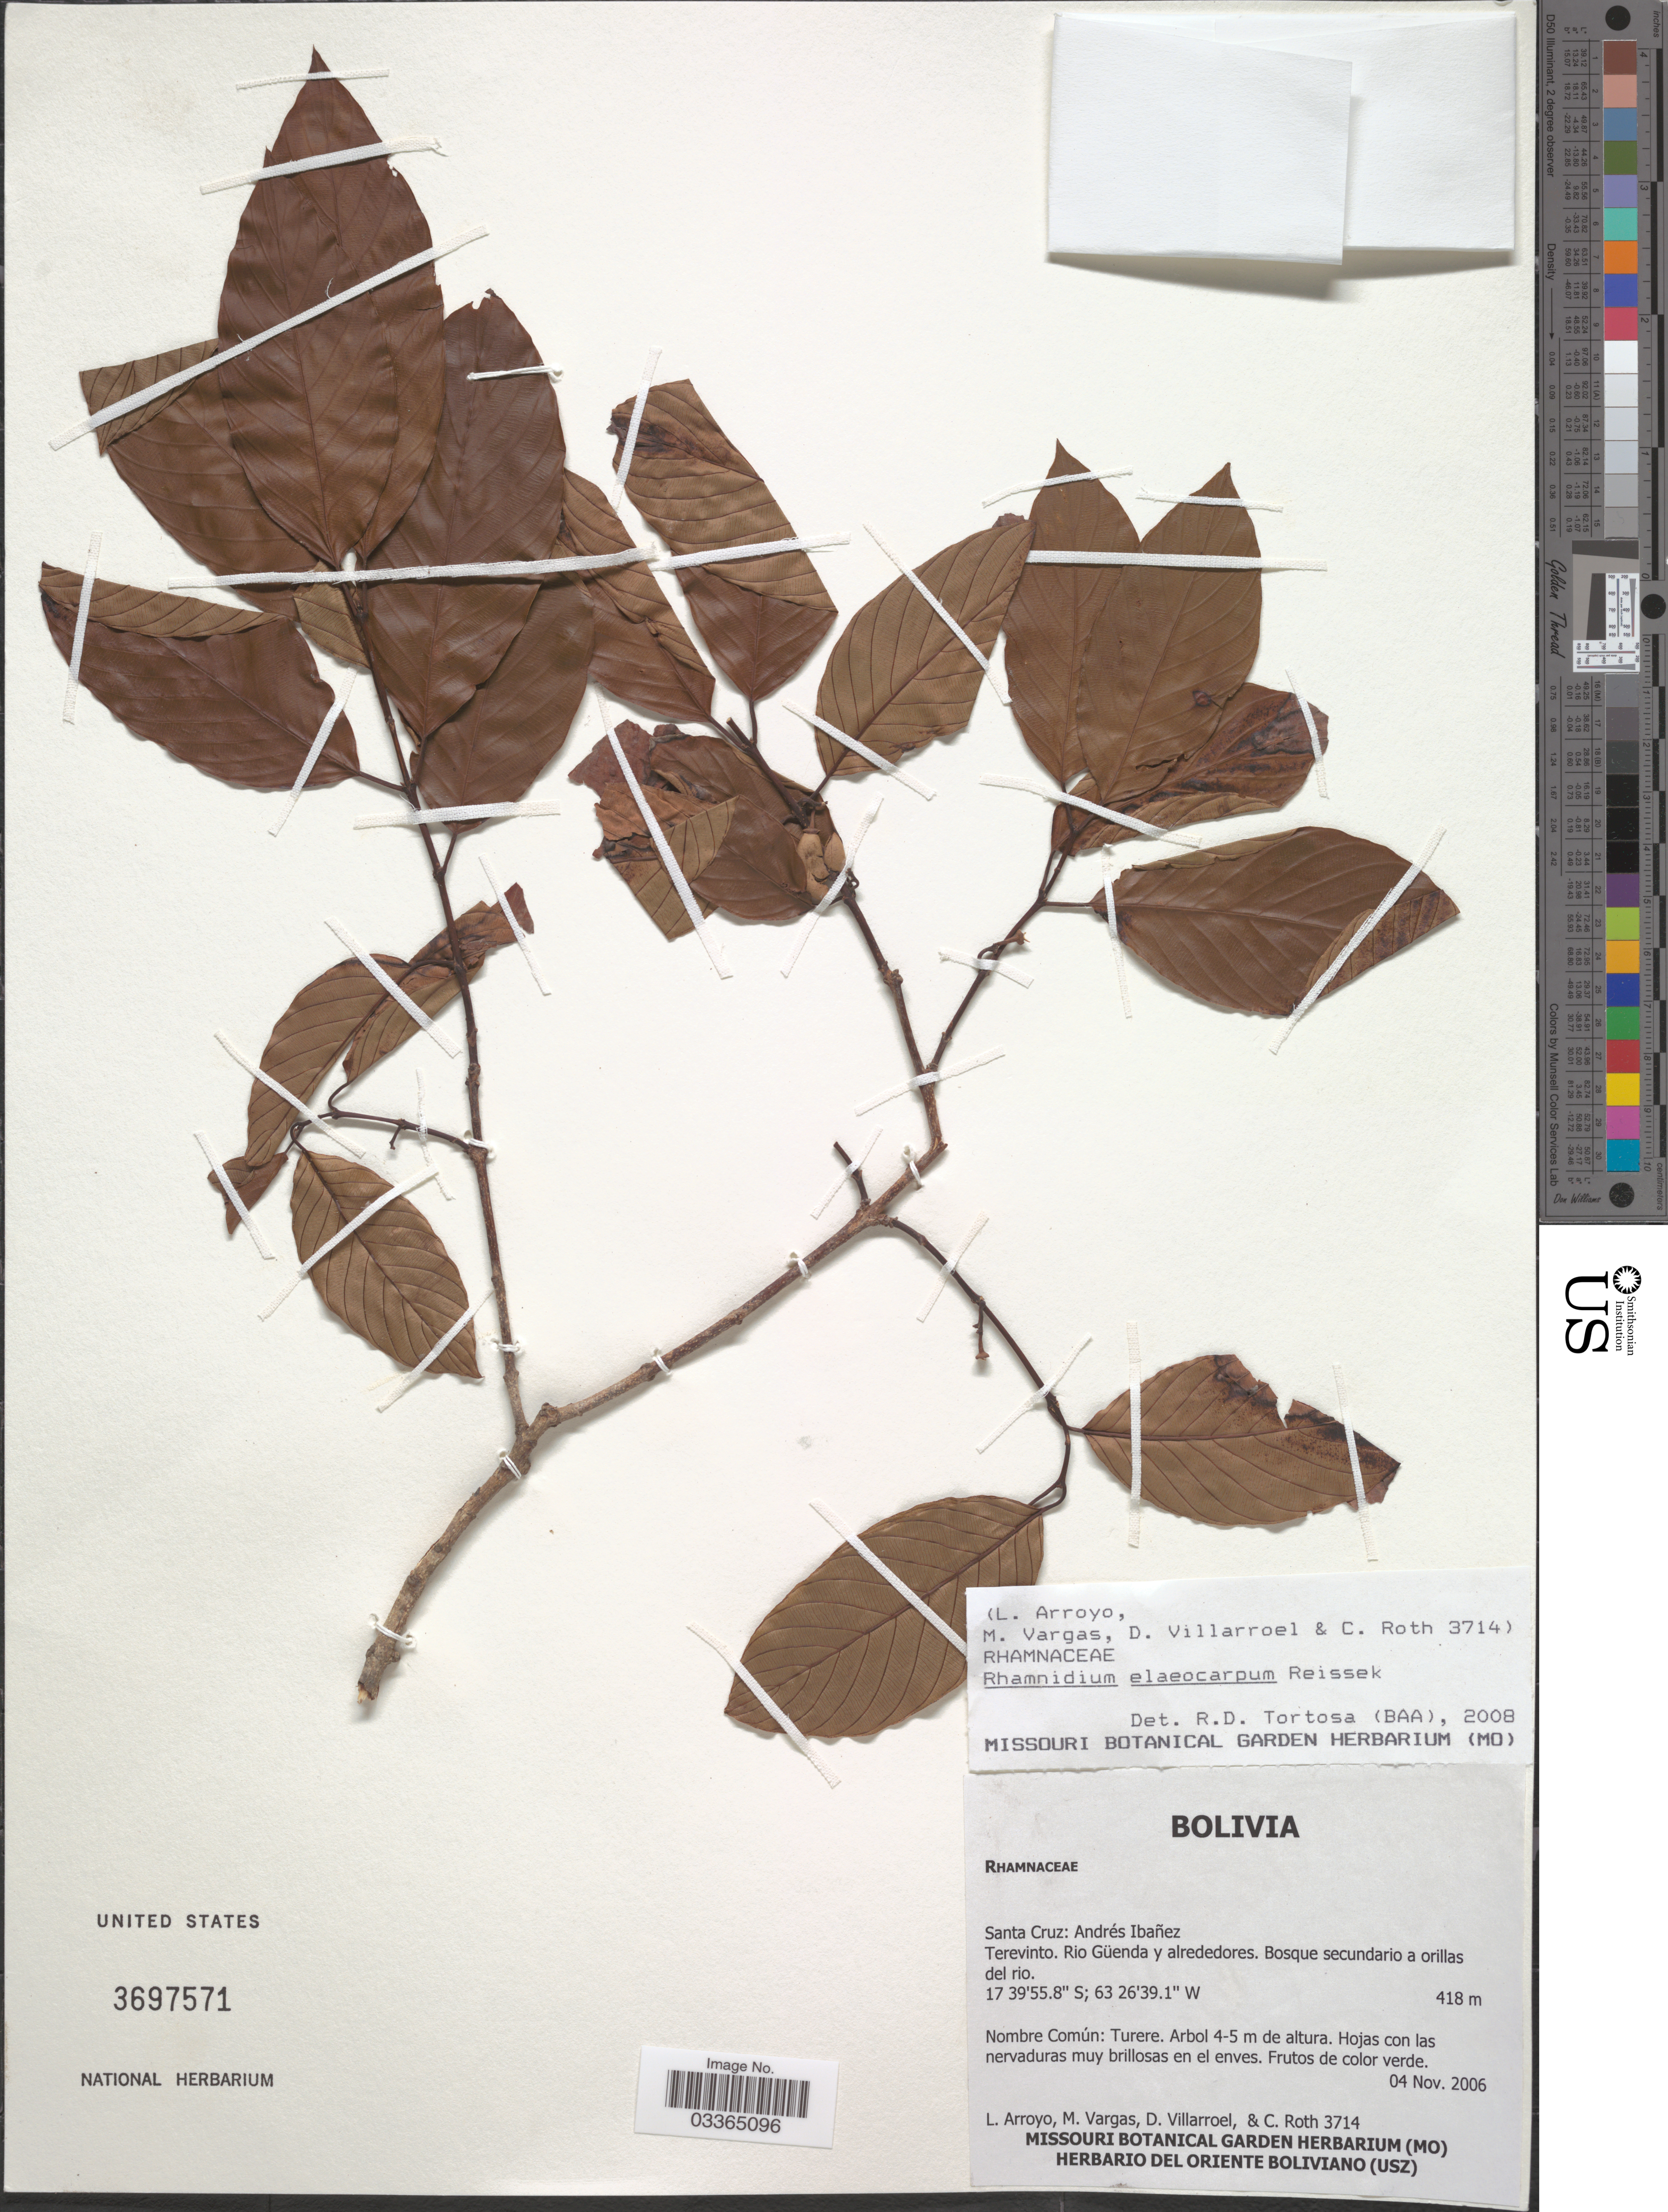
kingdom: Plantae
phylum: Tracheophyta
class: Magnoliopsida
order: Rosales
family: Rhamnaceae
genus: Rhamnidium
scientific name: Rhamnidium elaeocarpum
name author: Reissek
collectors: L. Arroyo, M. Vargas, D. Villarroel & C. Roth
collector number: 3714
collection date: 2006-11-04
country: Bolivia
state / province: Santa Cruz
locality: Andrés Ibañez, Terevinto. Rio Güenda y alrededores.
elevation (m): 418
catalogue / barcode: US 3697571